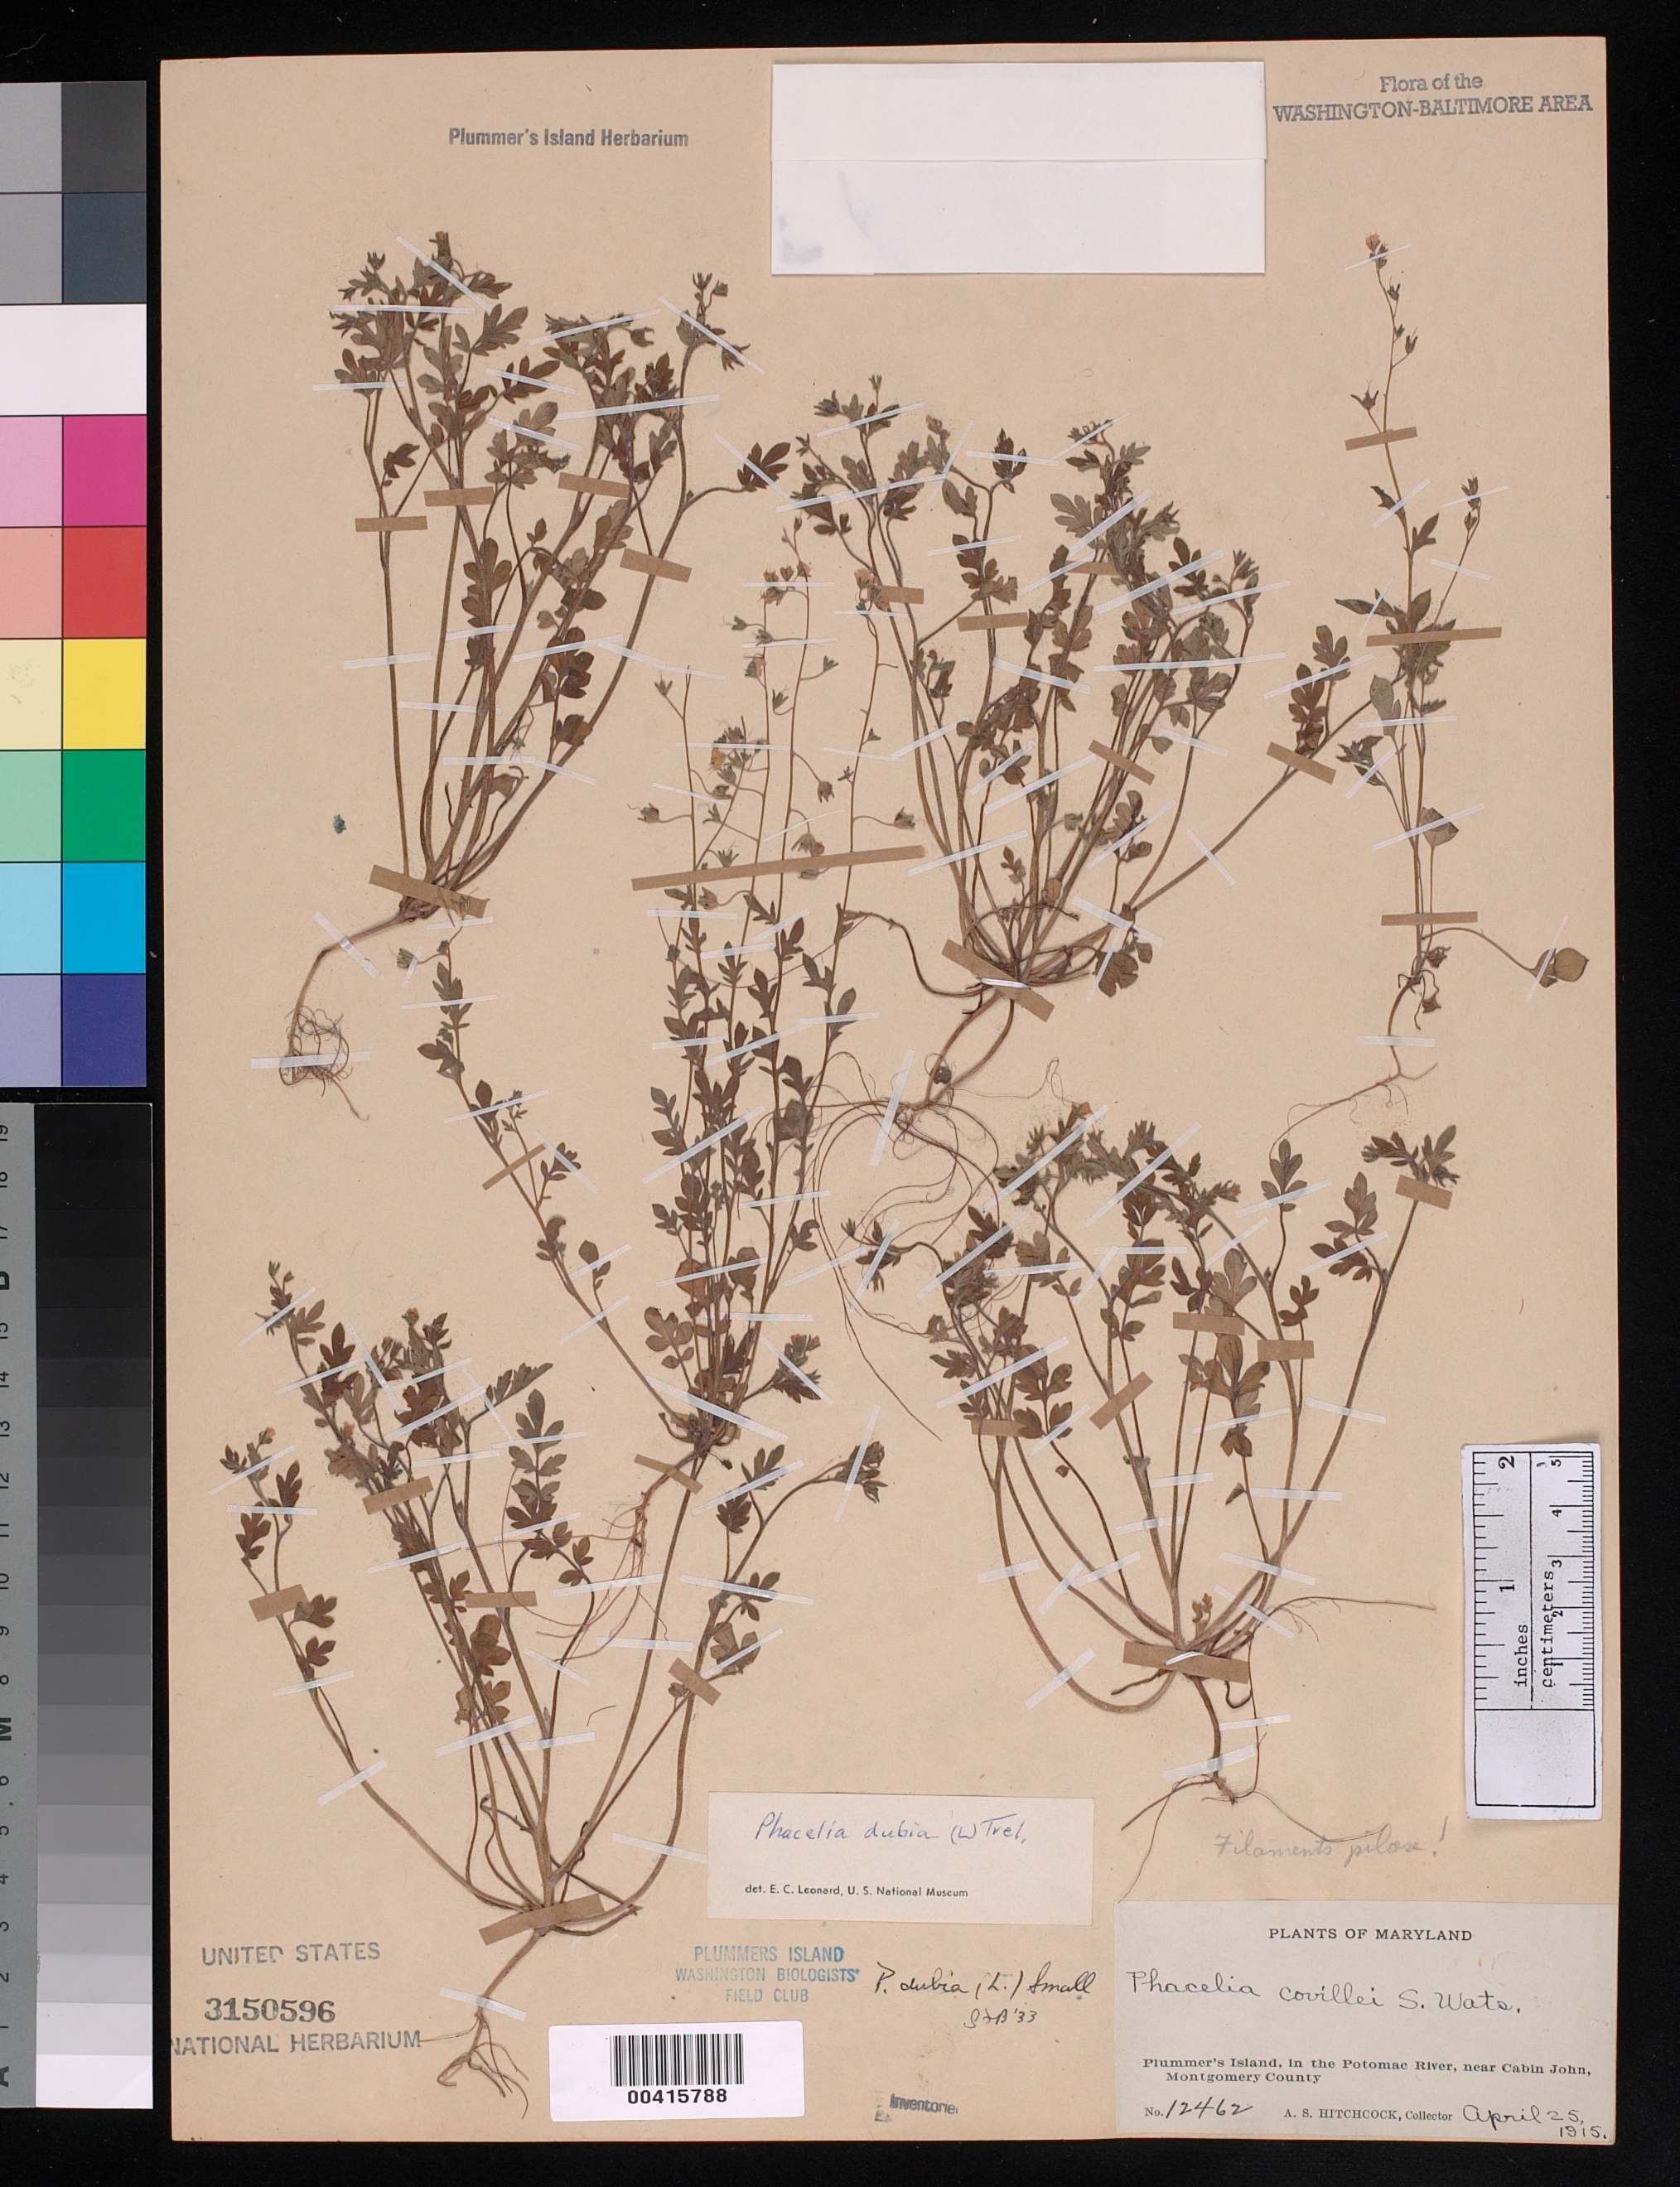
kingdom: Plantae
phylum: Tracheophyta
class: Magnoliopsida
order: Boraginales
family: Hydrophyllaceae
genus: Phacelia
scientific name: Phacelia dubia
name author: (L.) Trel.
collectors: A. S. Hitchcock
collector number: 12462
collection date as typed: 25 Apr 1915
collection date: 1915-04-25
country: United States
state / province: Maryland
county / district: Montgomery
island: Plummers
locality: Plummer's Island C. & O. Canal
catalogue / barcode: US 3150596